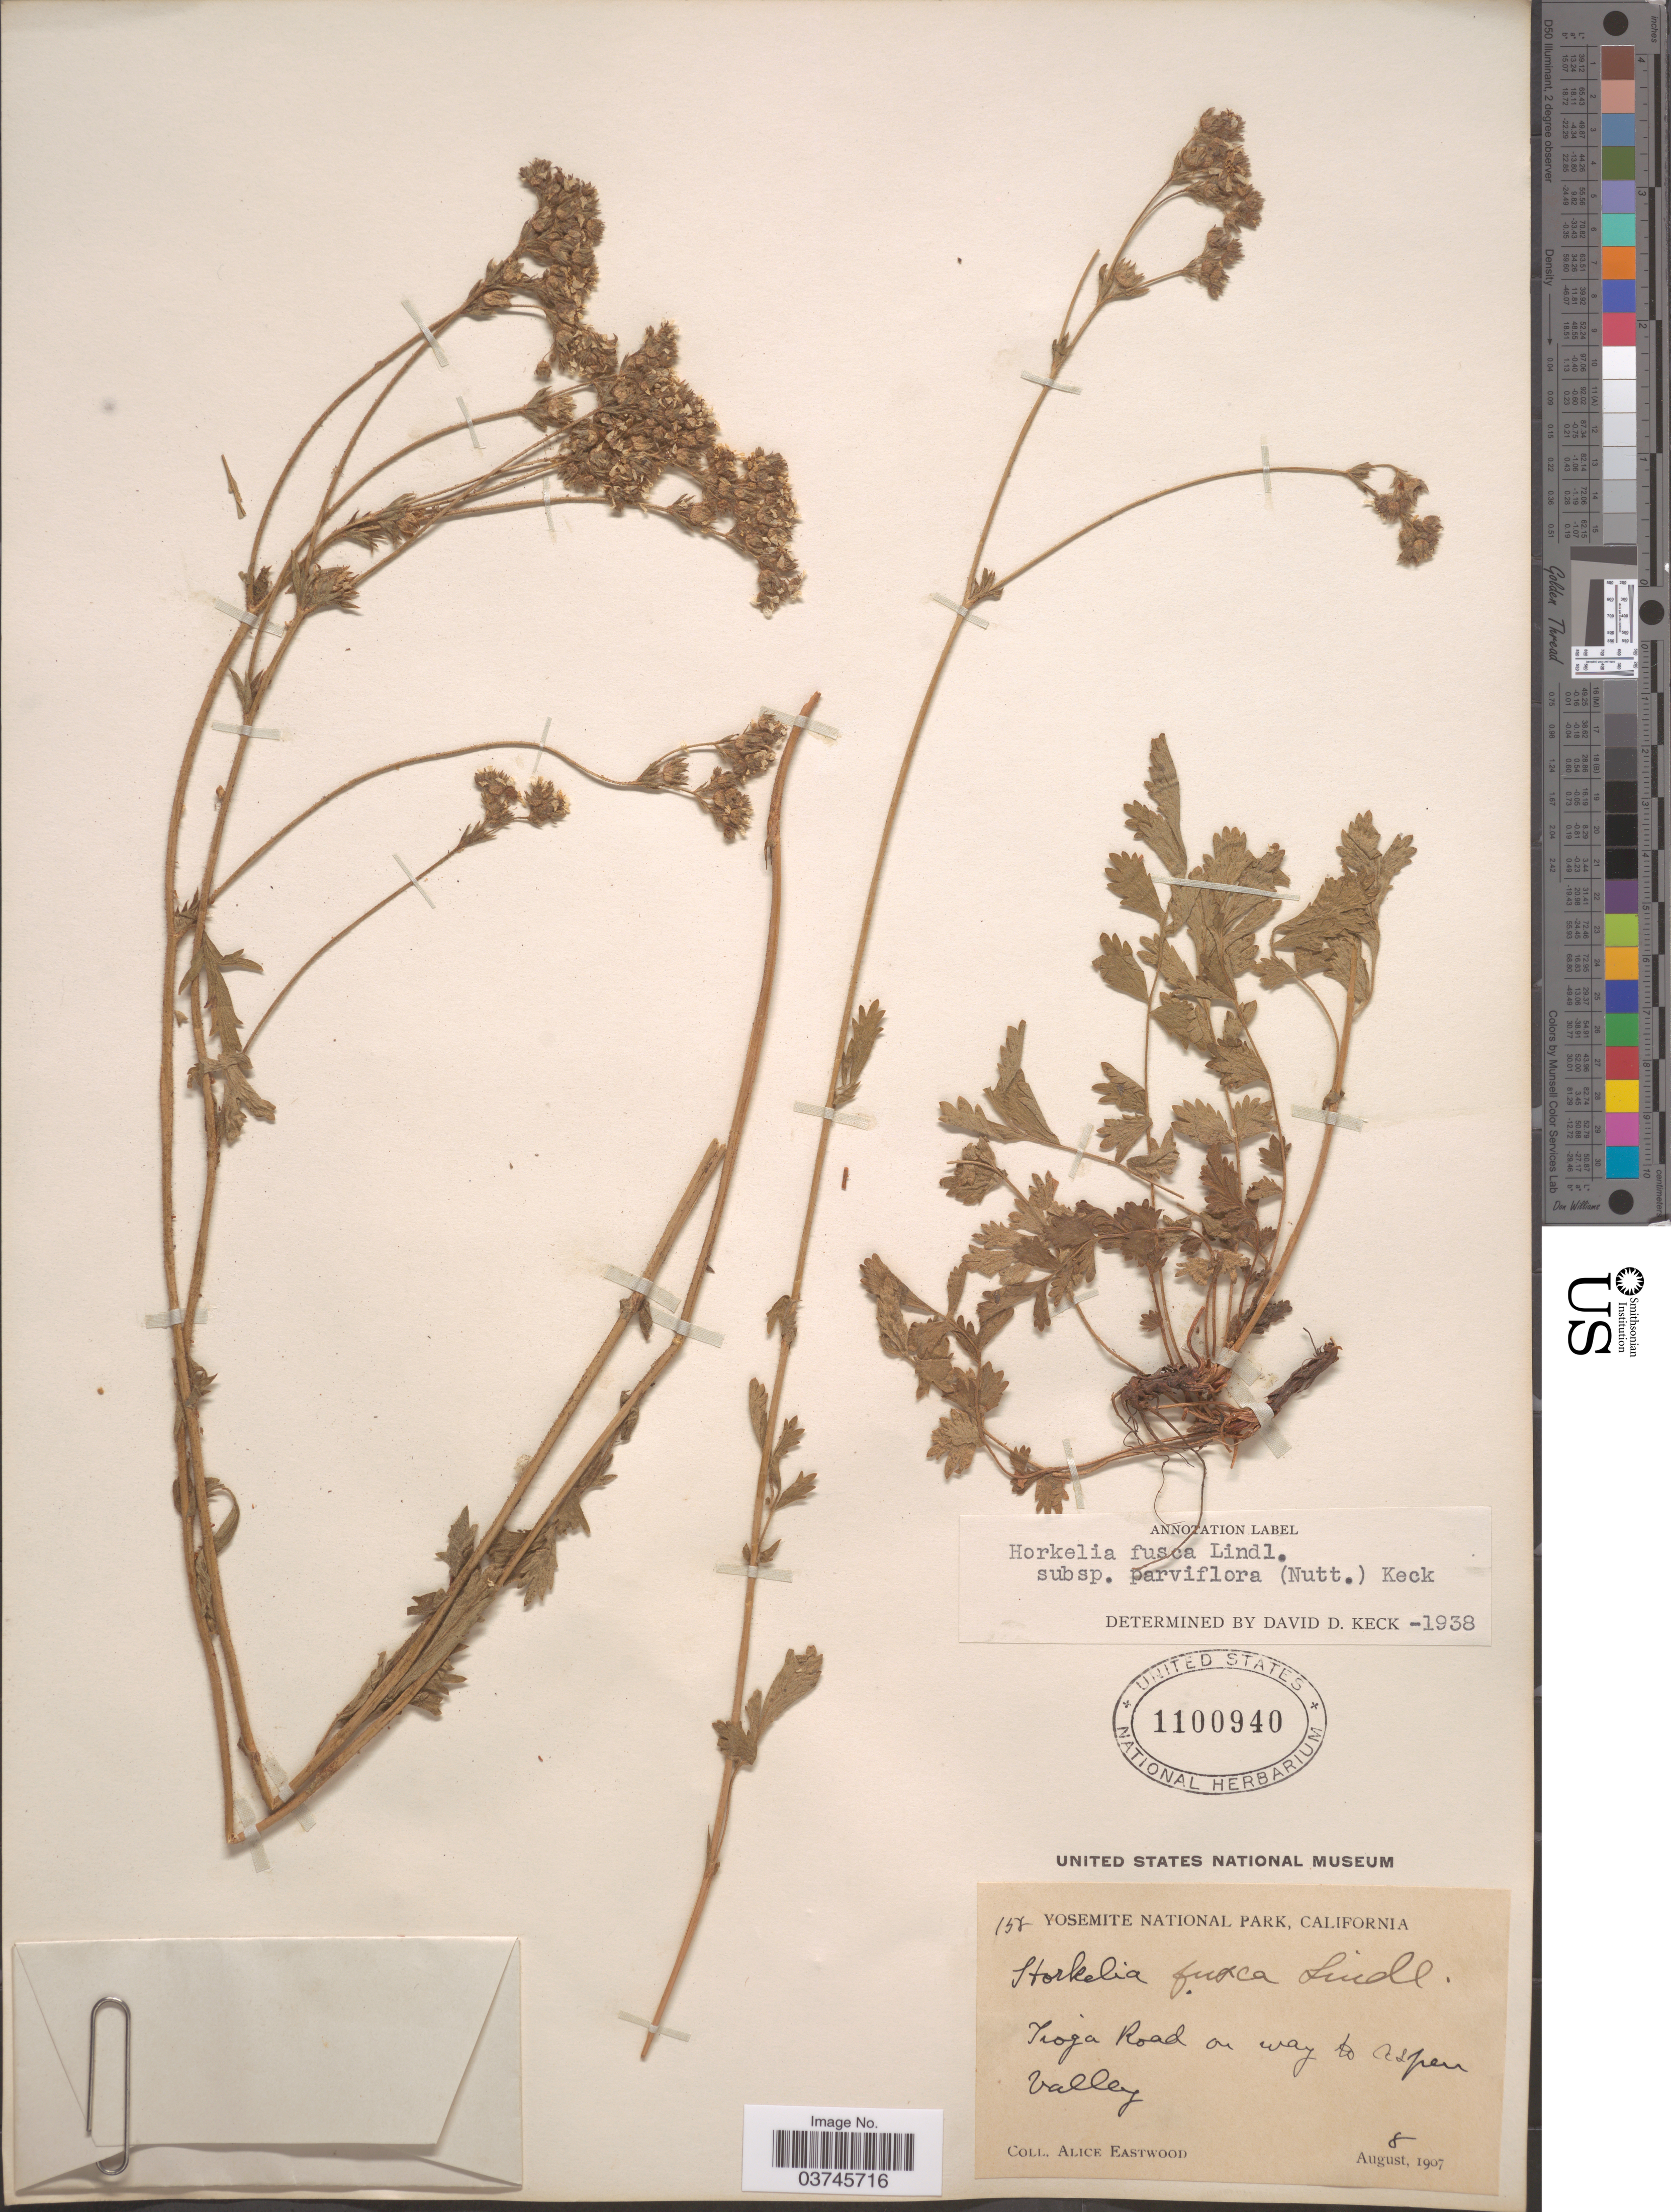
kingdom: Plantae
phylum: Tracheophyta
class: Magnoliopsida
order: Rosales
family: Rosaceae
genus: Potentilla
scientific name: Potentilla douglasii var. parviflora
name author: (Nutt. ex Hook. & Arn.) J.T. Howell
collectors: A. Eastwood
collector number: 157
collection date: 1907-08-08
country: United States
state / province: California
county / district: Mariposa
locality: Yosemite National Park. Tioga Road on way to Aspen Valley.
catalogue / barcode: US 1100940